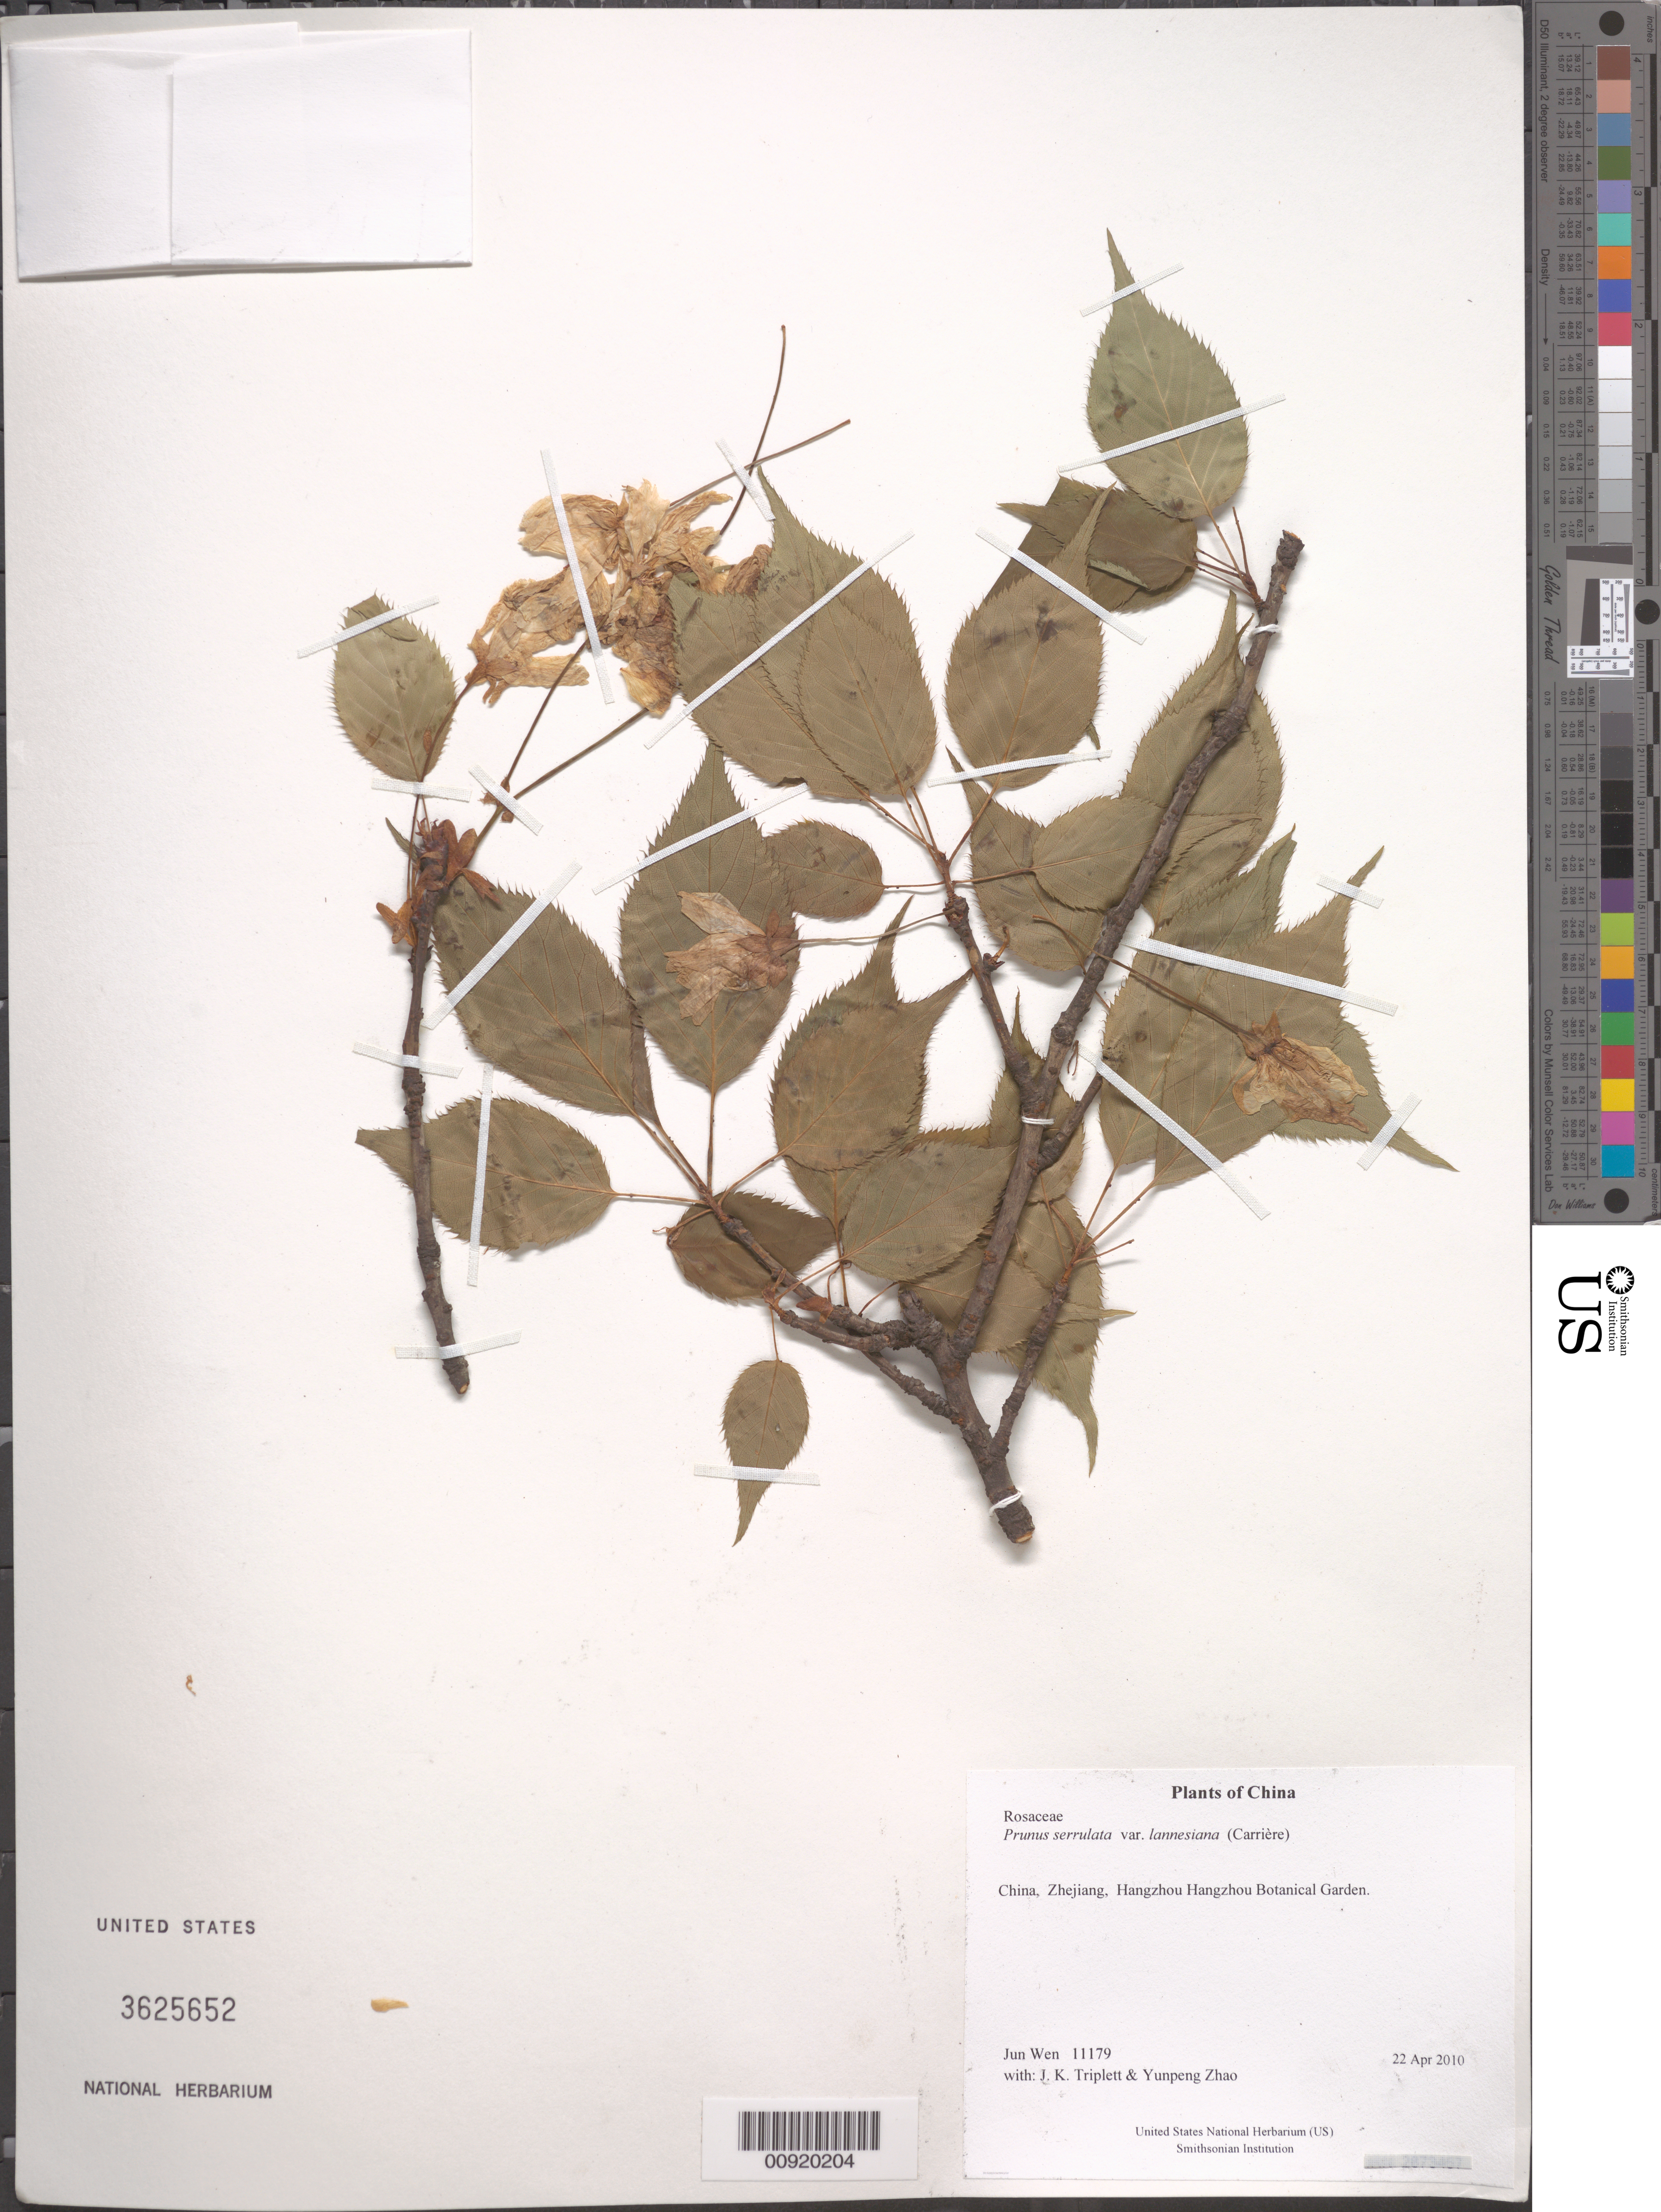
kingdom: Plantae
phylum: Tracheophyta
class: Magnoliopsida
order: Rosales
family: Rosaceae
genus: Prunus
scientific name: Prunus serrulata var. lannesiana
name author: (Carrière) Makino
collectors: J. Wen, J. K. Triplett & Yunpeng Zhao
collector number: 11179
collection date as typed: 22 Apr 2010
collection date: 2010-04-22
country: China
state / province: Zhejiang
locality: Hangzhou Hangzhou Botanical Garden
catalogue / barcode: US 3625652